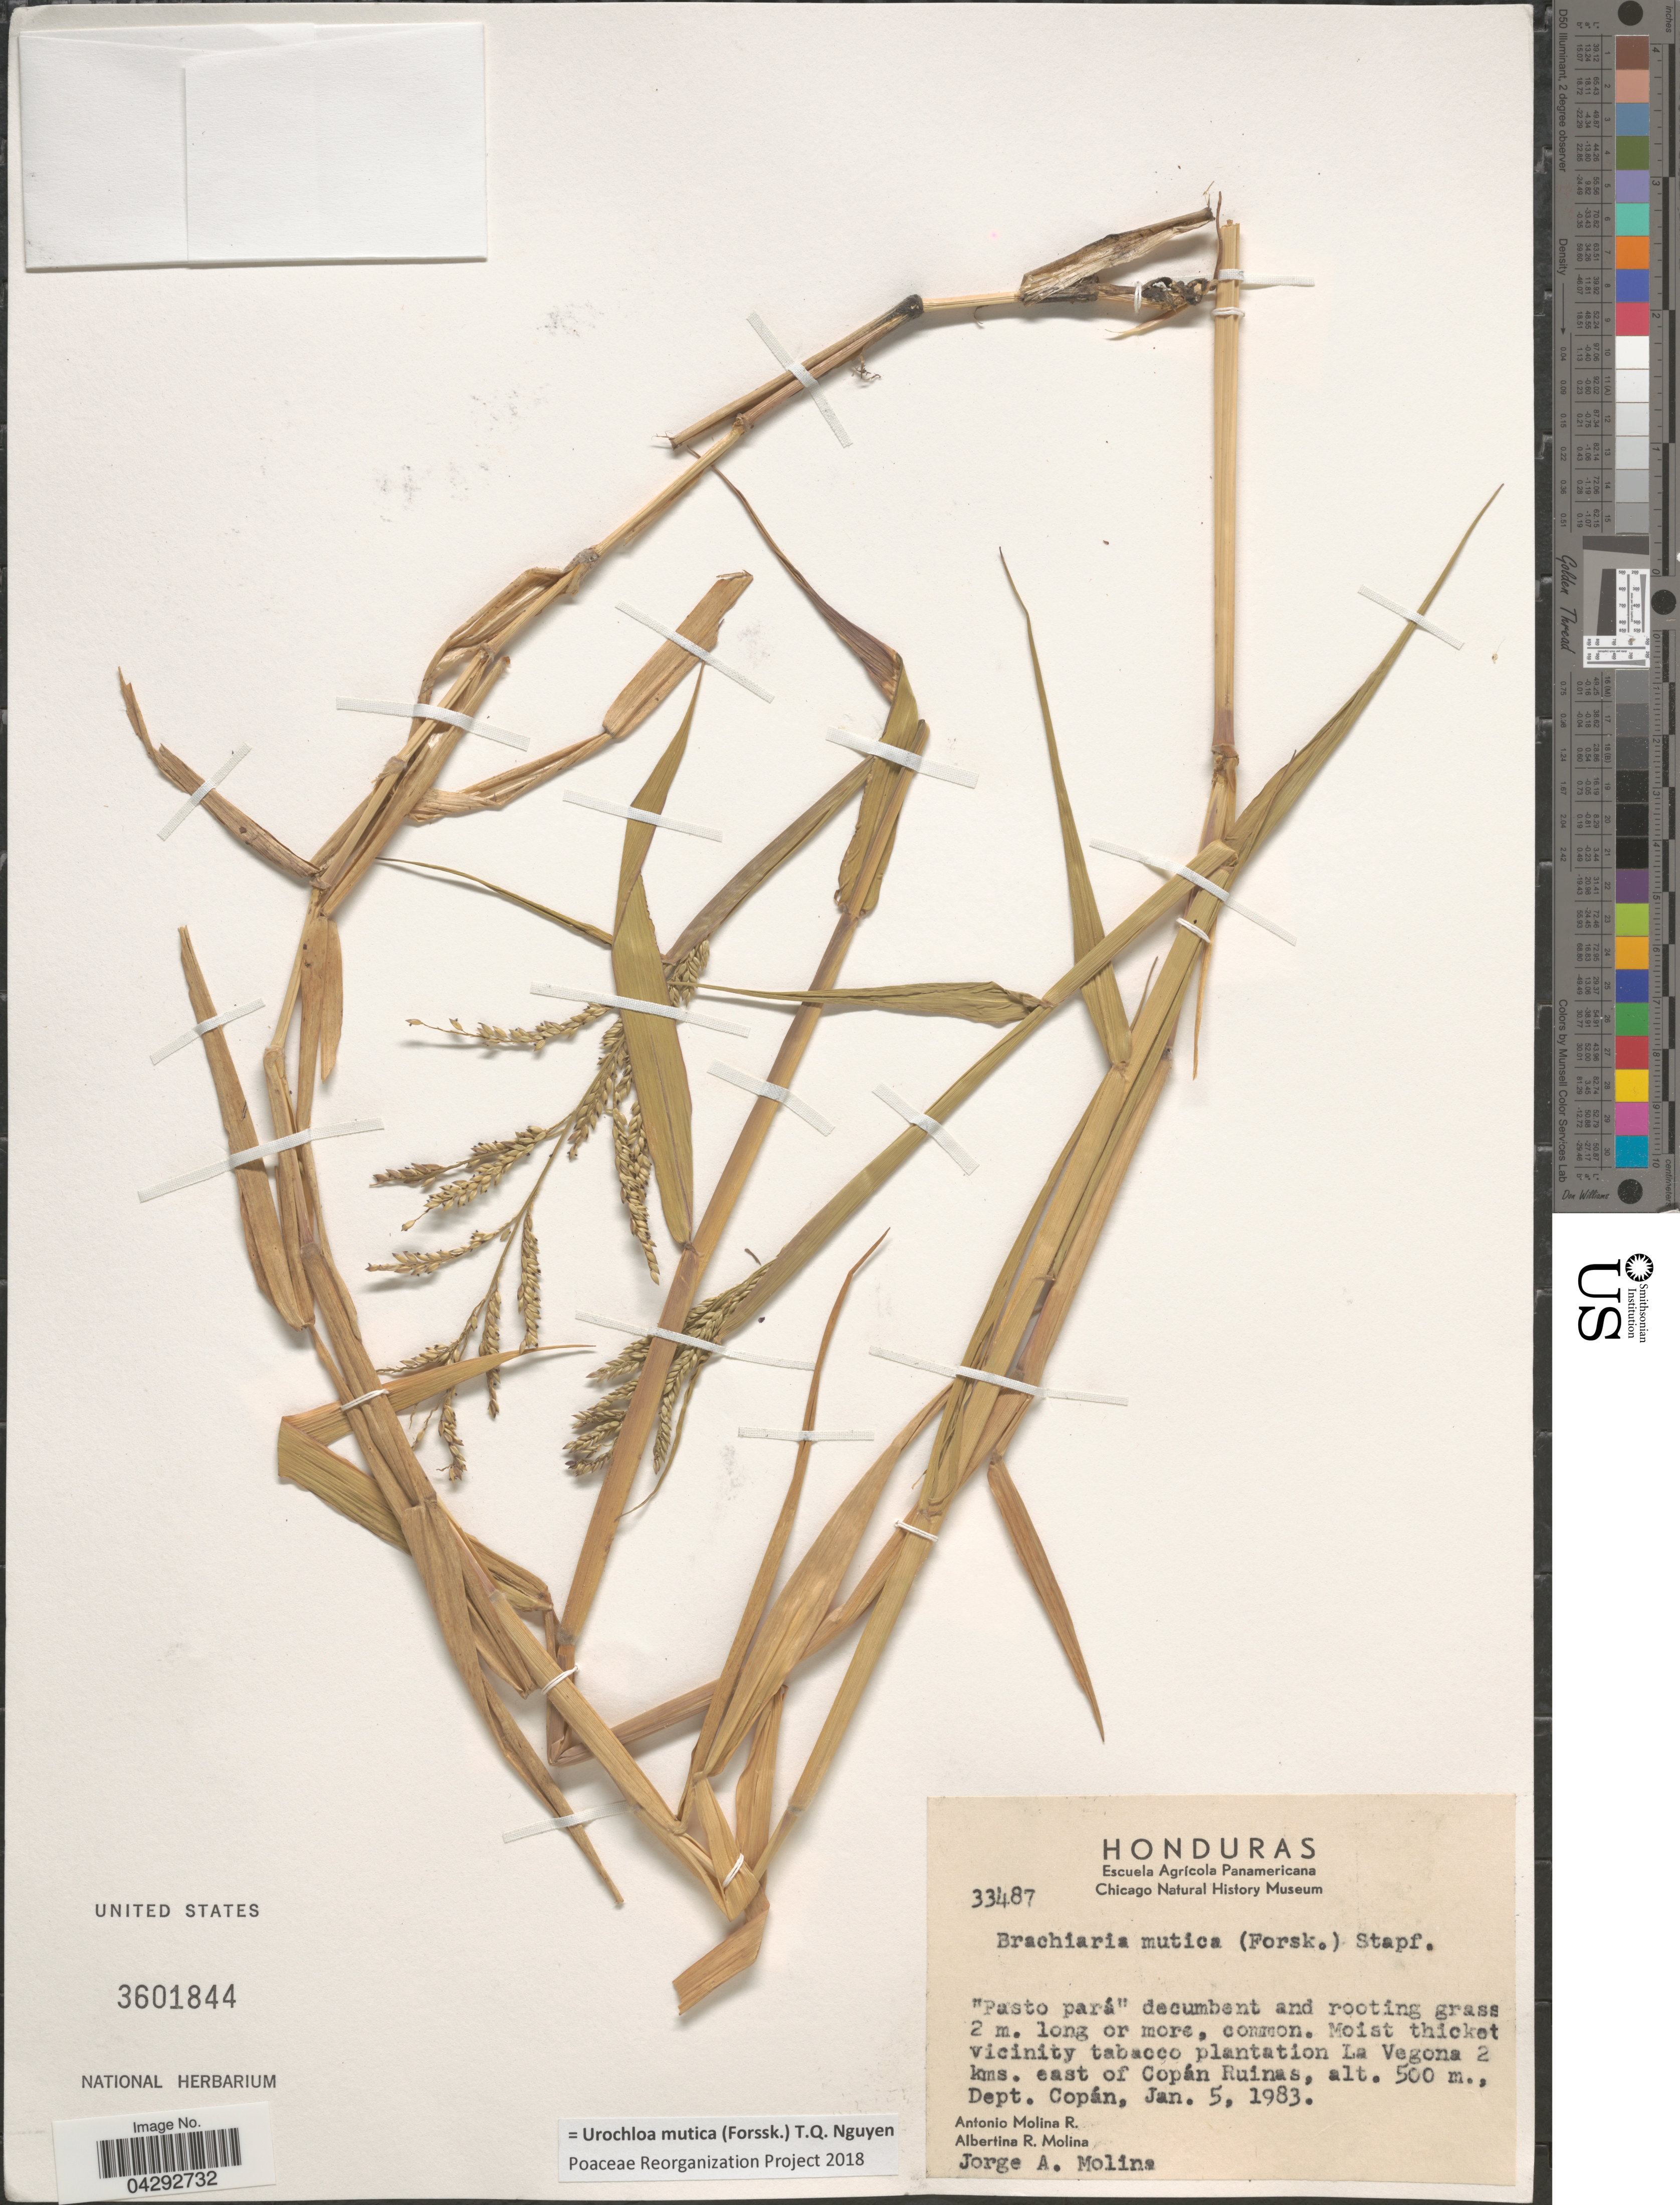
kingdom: Plantae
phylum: Tracheophyta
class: Liliopsida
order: Poales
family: Poaceae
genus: Urochloa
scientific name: Urochloa mutica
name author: (Forssk.) T.Q. Nguyen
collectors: A. Molina R., A. R. Molina & J. A. Molina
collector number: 33487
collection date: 1983-01-05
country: Honduras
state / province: Copan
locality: Moist thicket vicinity tabacco plantation La Vegona 2 kms. east of Copán Ruinas, Dept. Copán.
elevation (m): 500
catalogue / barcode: US 3601844